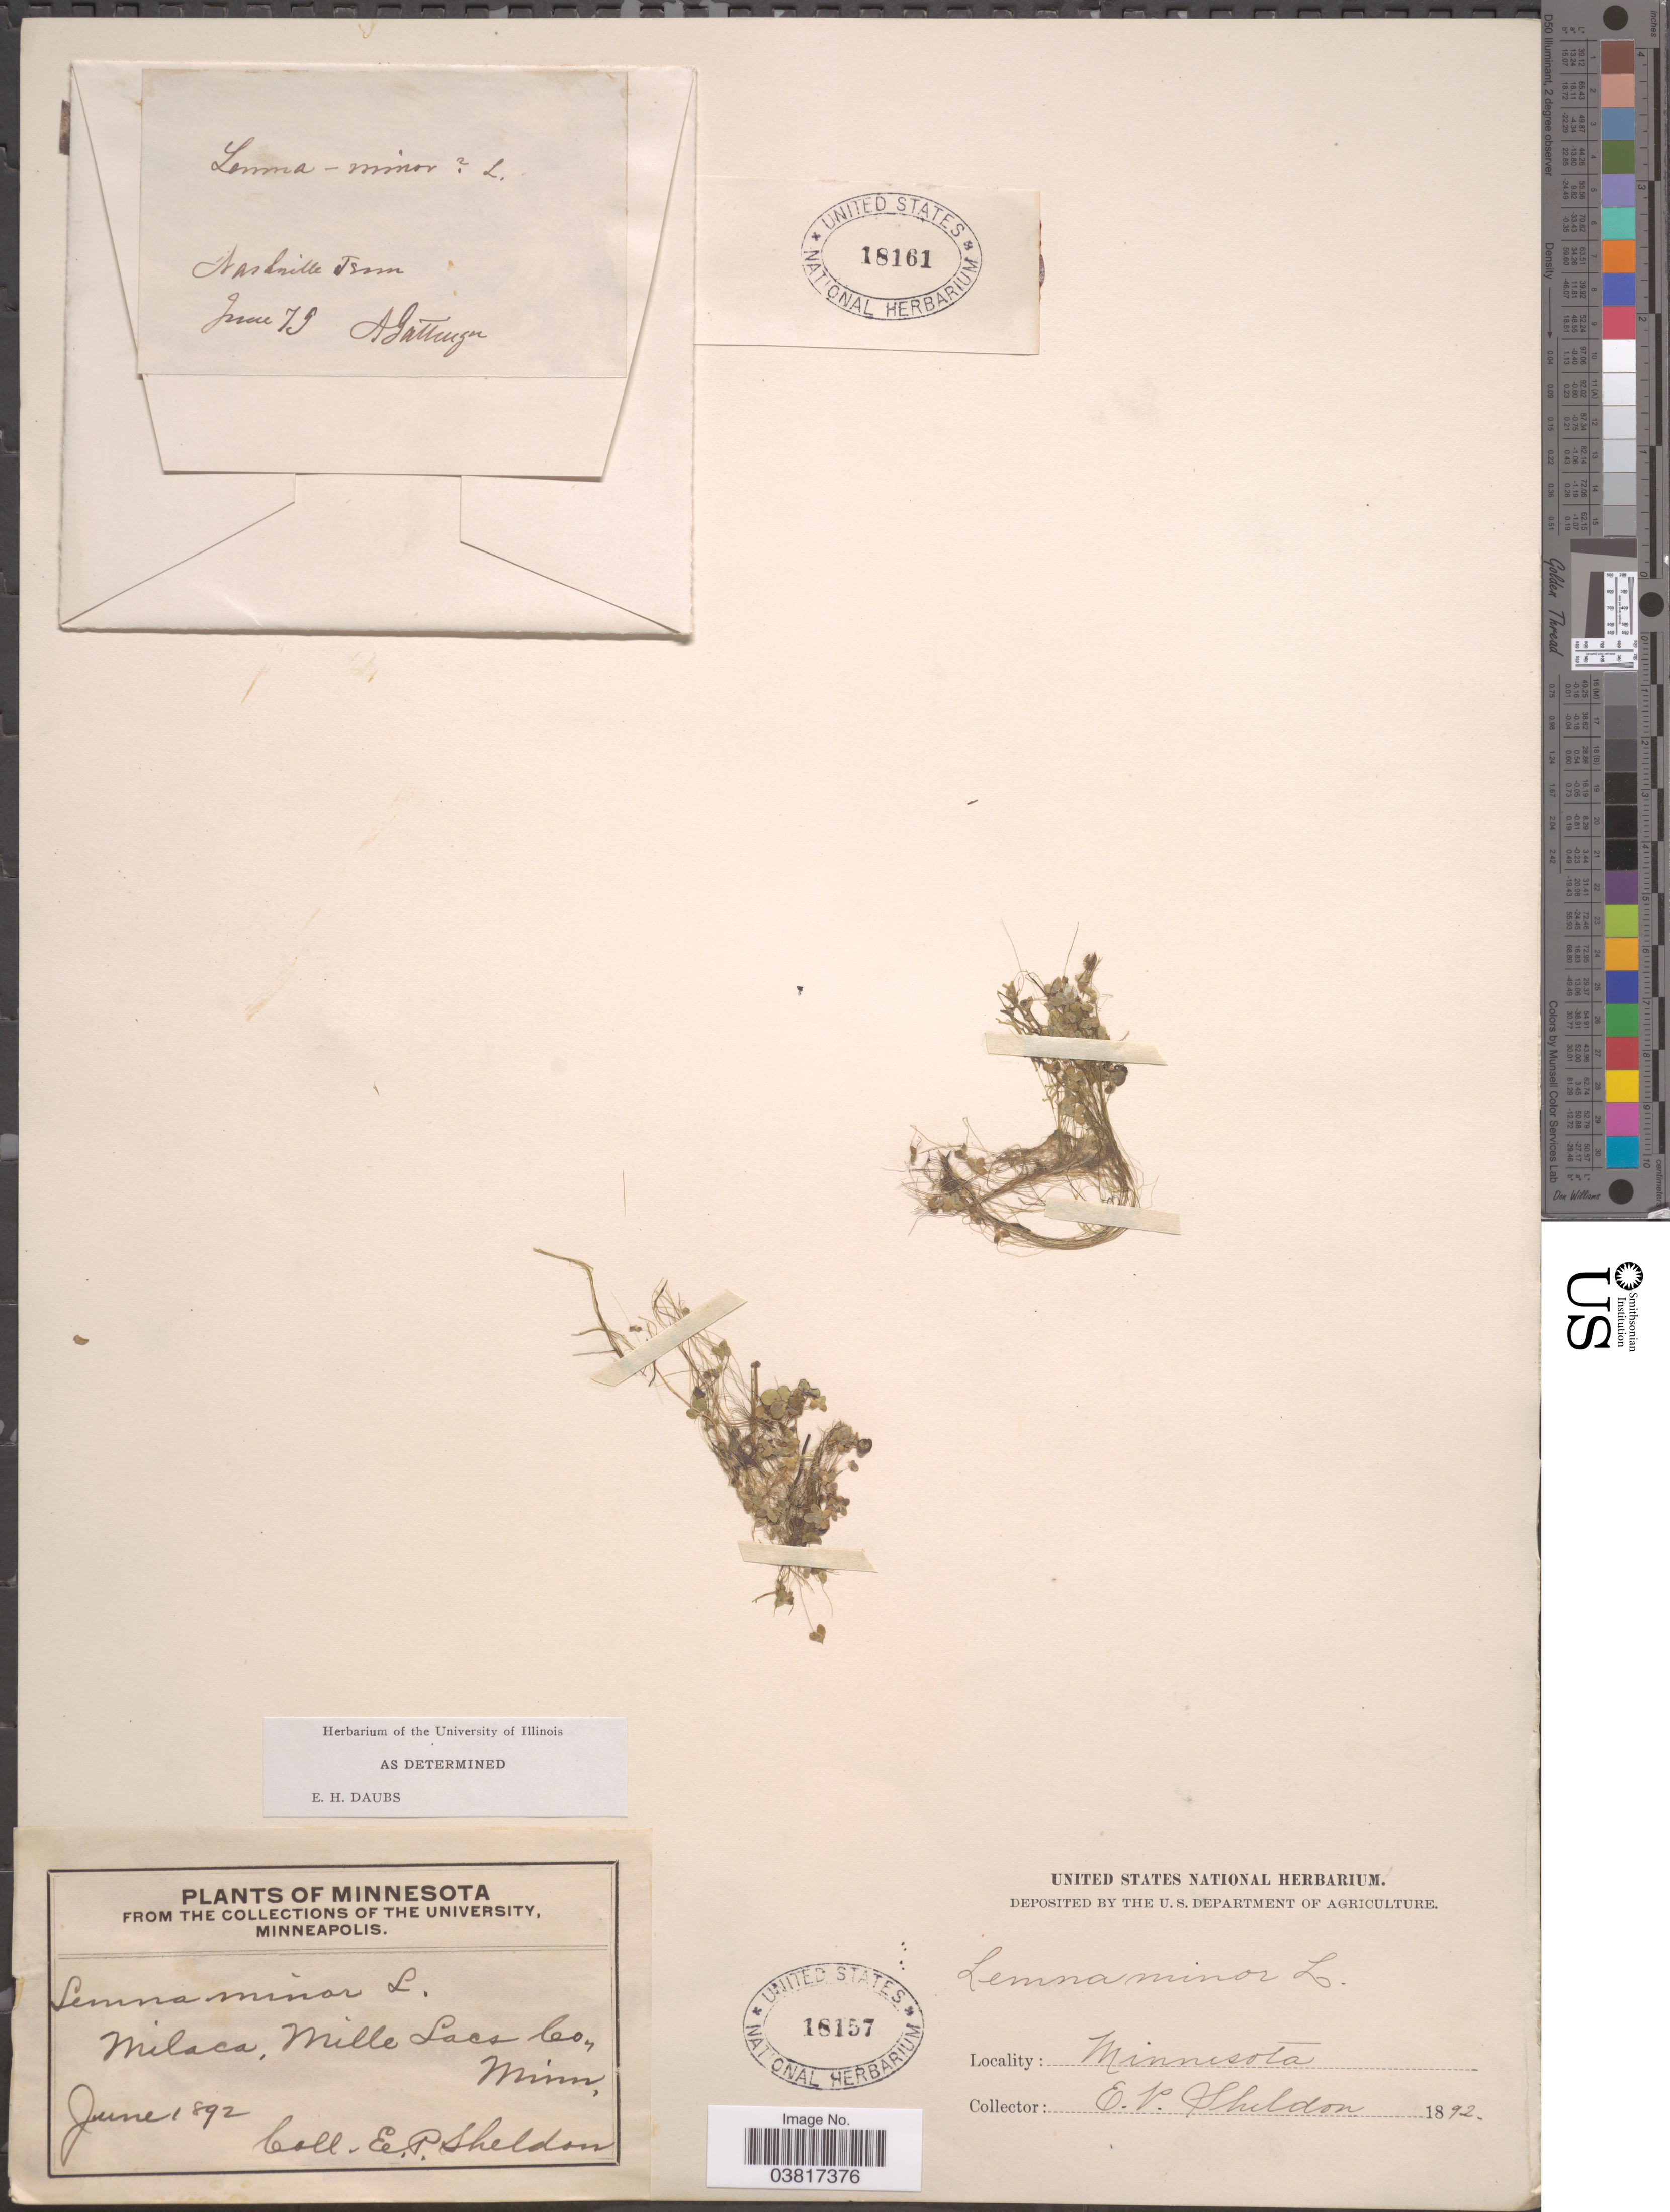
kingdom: Plantae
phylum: Tracheophyta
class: Liliopsida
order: Alismatales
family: Araceae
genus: Lemna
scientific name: Lemna minor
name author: L.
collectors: A. Gattinger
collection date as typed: Transcribed d/m/y: /6/79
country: United States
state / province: Tennessee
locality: Nashville.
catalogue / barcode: US 18161-2